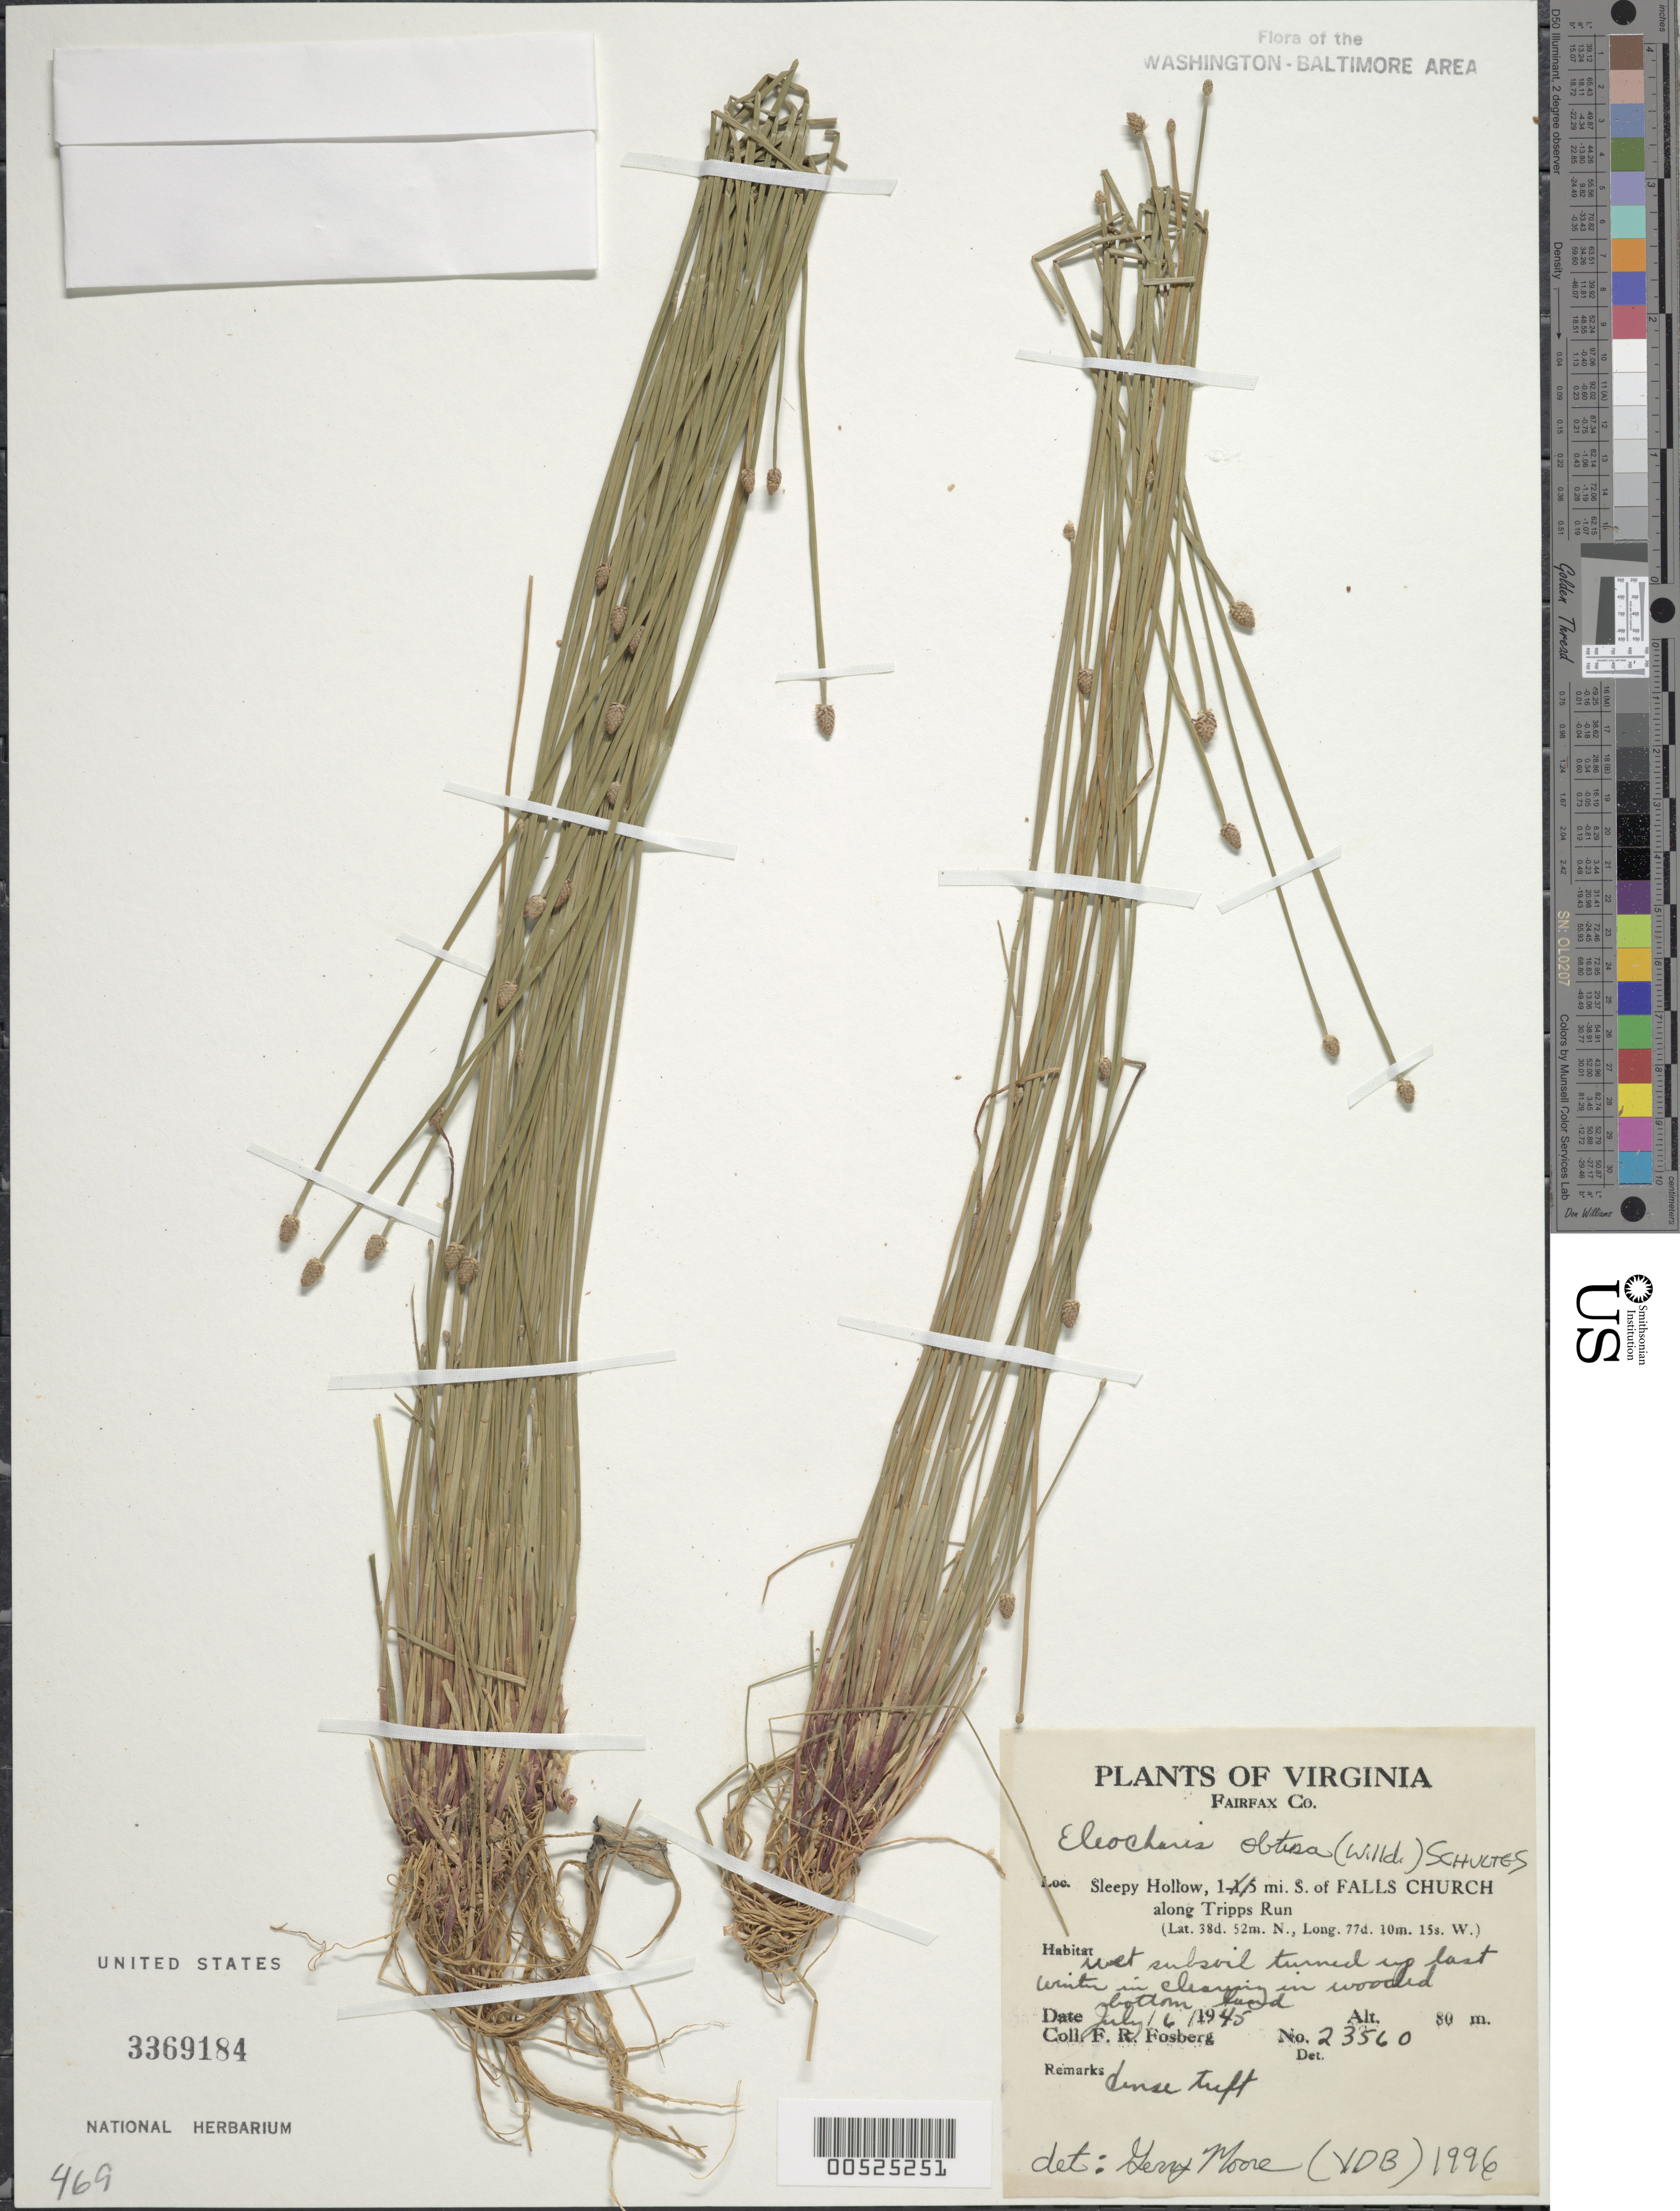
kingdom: Plantae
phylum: Tracheophyta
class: Liliopsida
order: Poales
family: Cyperaceae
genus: Eleocharis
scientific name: Eleocharis obtusa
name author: (Willd.) Schult.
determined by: Moore, G., (VDB), Vanderbilt University Herbarium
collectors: F. R. Fosberg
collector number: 23560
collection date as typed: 06 Jul 1945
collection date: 1945-07-06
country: United States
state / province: Virginia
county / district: Fairfax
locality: Sleepy Hollow, 1 mi. S of Falls Church along Tripps Run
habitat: Wet subsoil turned up last winter in clearing in wooded bottomland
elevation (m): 80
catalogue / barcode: US 3369184